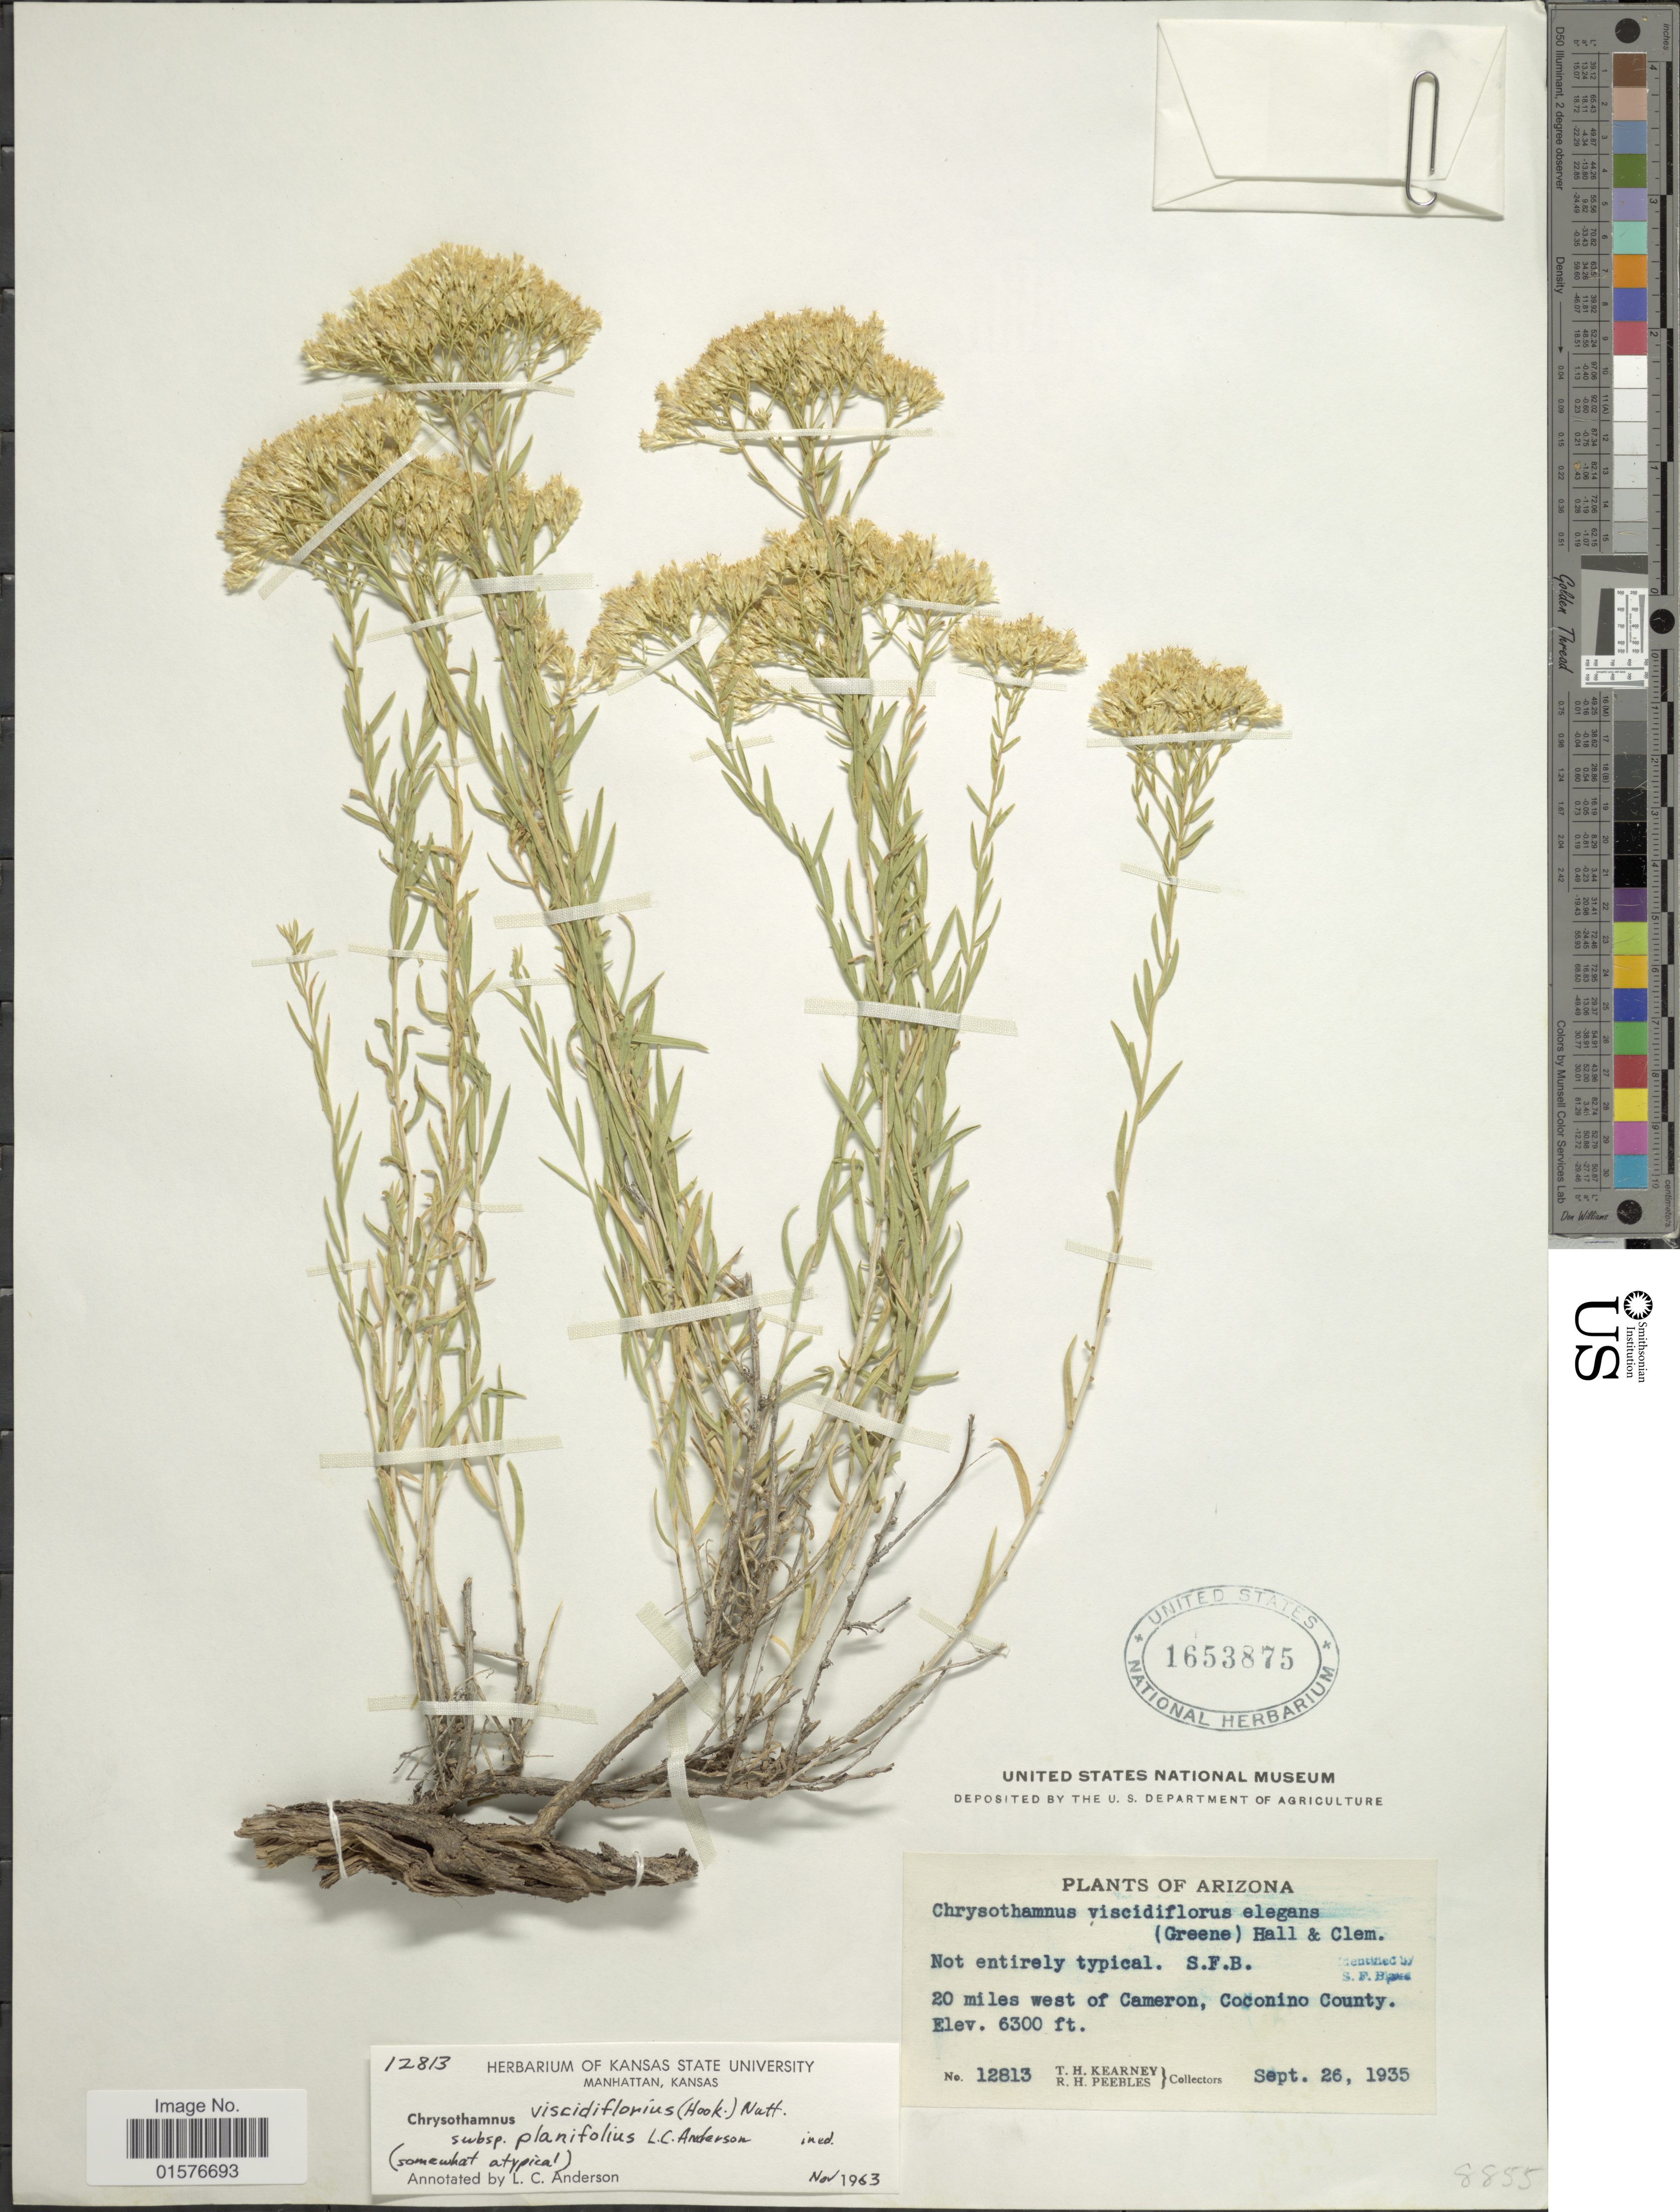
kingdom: Plantae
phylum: Tracheophyta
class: Magnoliopsida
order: Asterales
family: Asteraceae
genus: Chrysothamnus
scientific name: Chrysothamnus viscidiflorus subsp. plantifolius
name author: L.C. Anderson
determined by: Urbatsch, Lowell E., Curator (LSU), Louisiana State University (UNITED STATES)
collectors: T. H. Kearney & R. H. Peebles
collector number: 12813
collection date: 1935-09-26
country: United States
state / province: Arizona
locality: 20 miles west of Cameron, Coconino County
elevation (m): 1920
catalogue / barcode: US 1653875